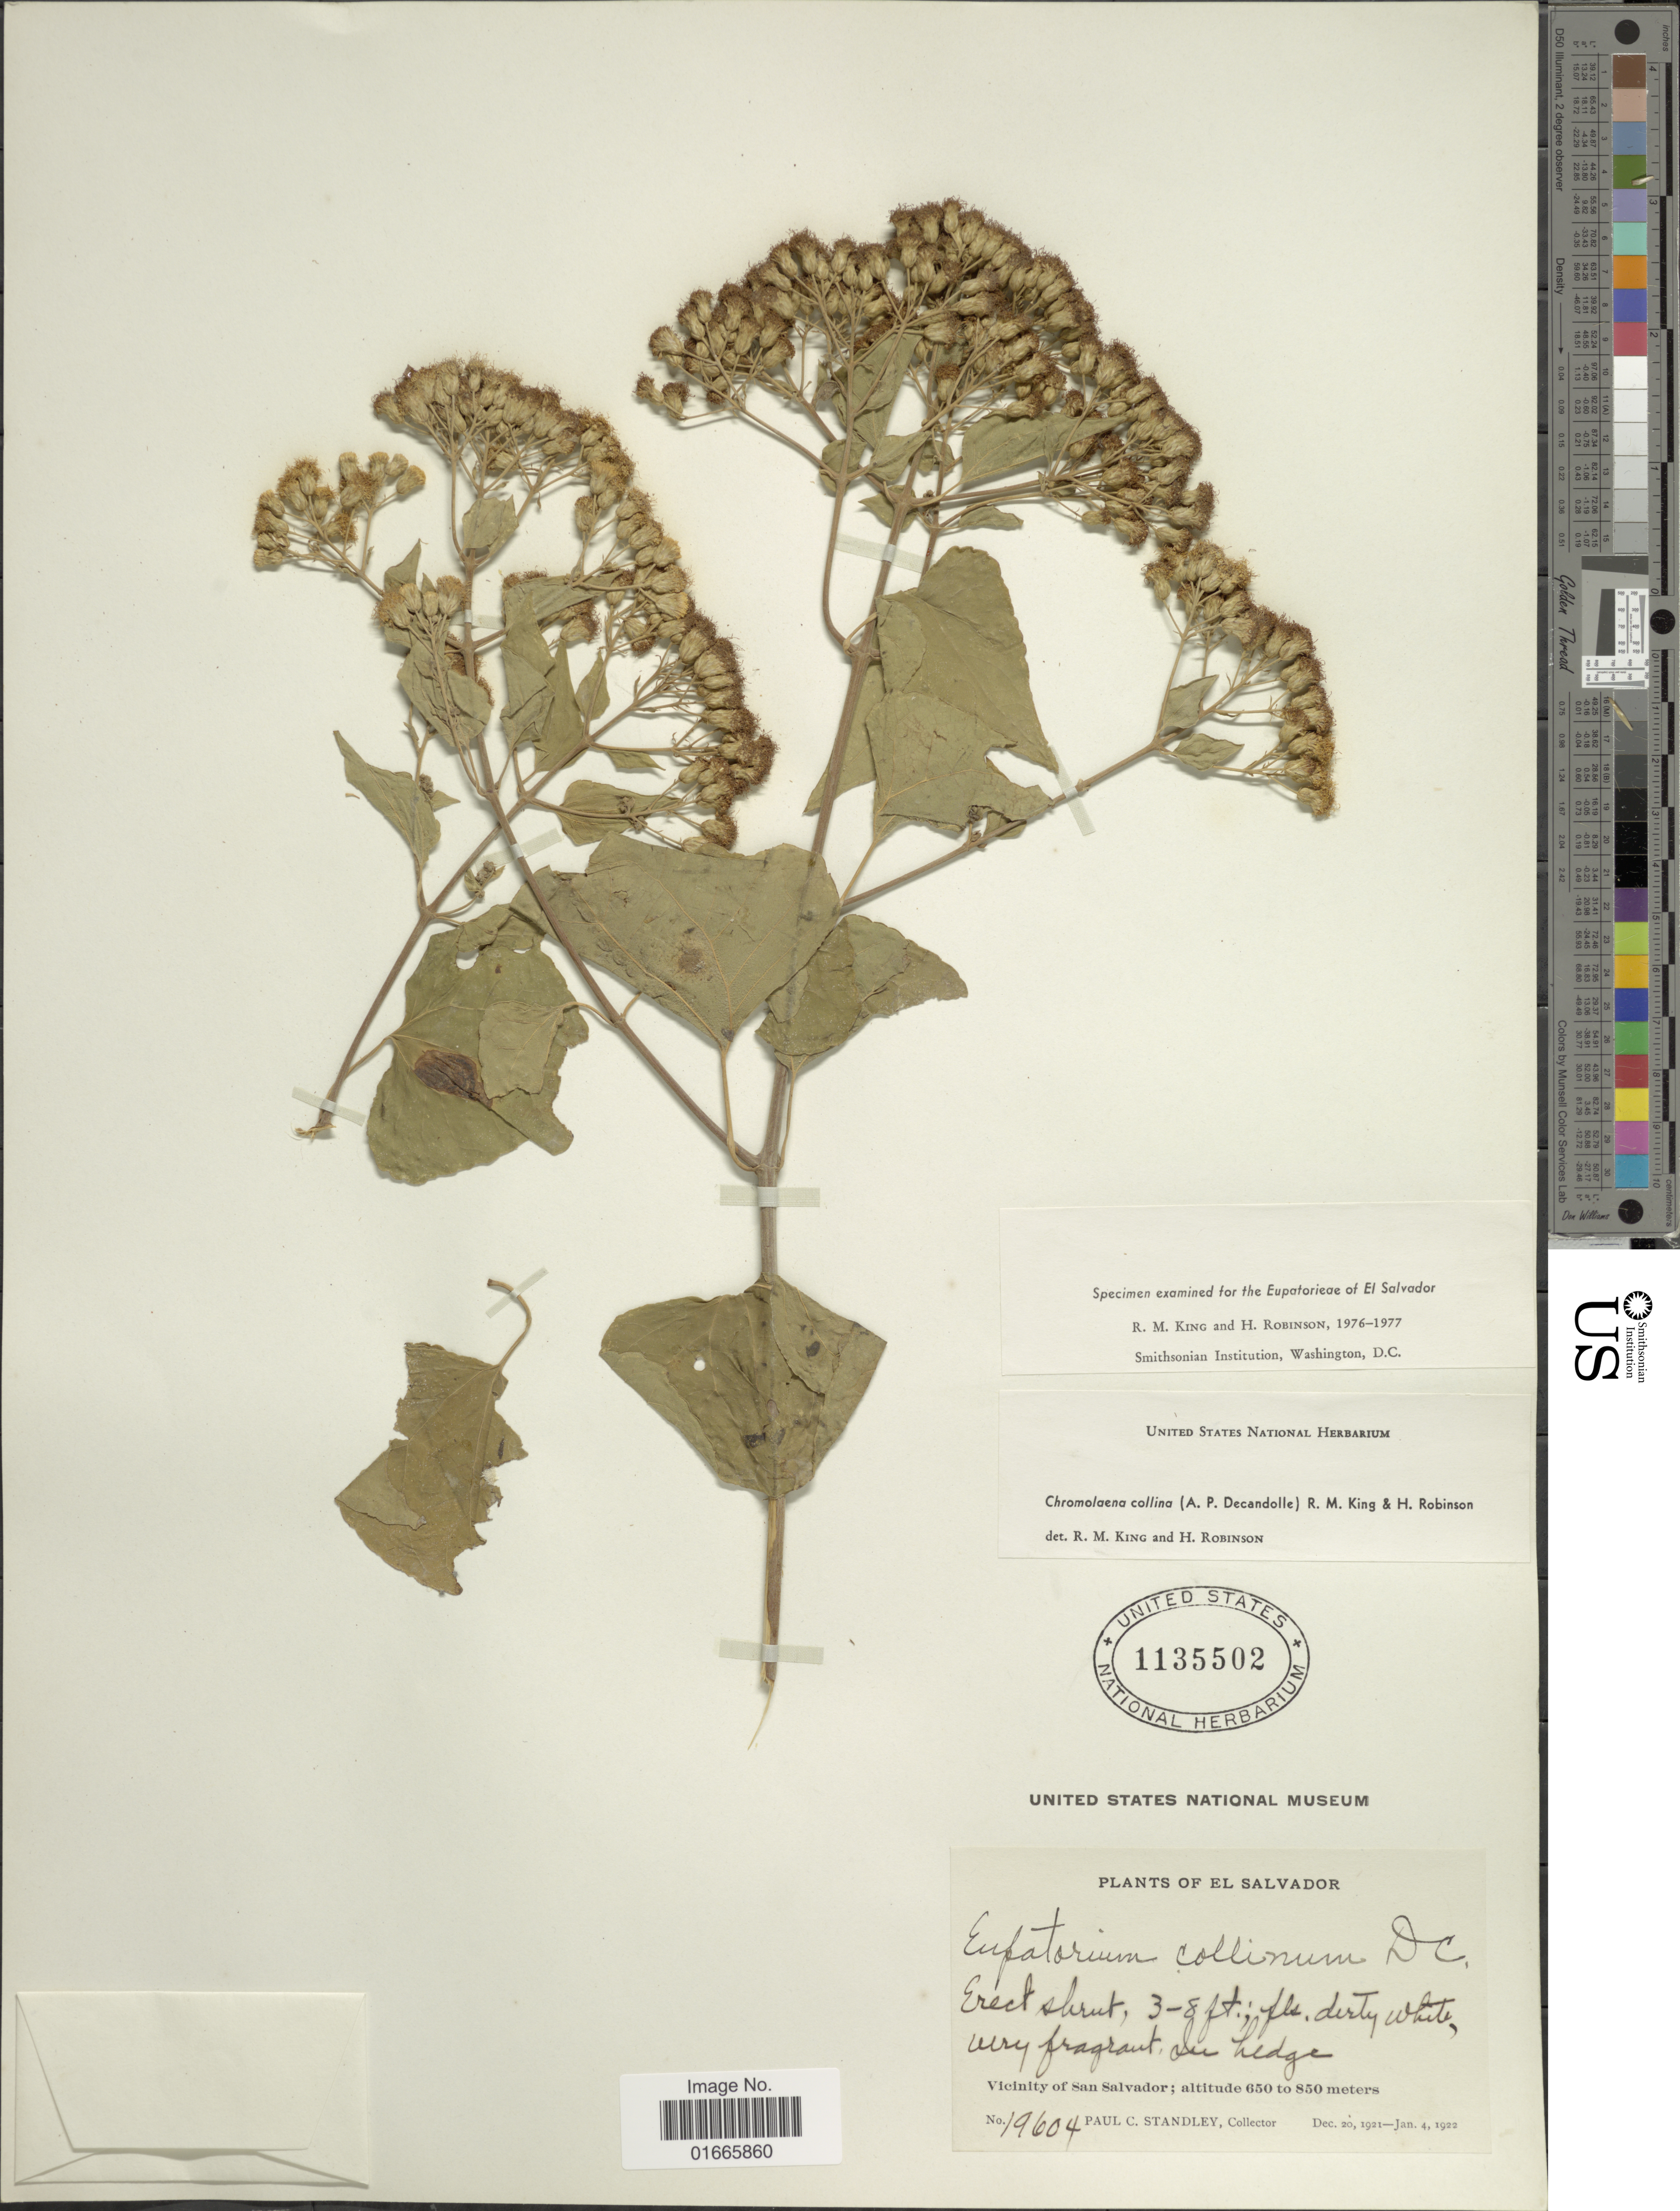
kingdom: Plantae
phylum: Tracheophyta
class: Magnoliopsida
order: Asterales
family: Asteraceae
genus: Chromolaena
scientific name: Chromolaena collina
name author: (DC.) R.M. King & H. Rob.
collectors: P. C. Standley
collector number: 19604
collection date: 1921-12-20/1922-01-04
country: El Salvador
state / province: San Salvador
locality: Vicinityp of San Salvador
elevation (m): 650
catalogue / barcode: US 1135502